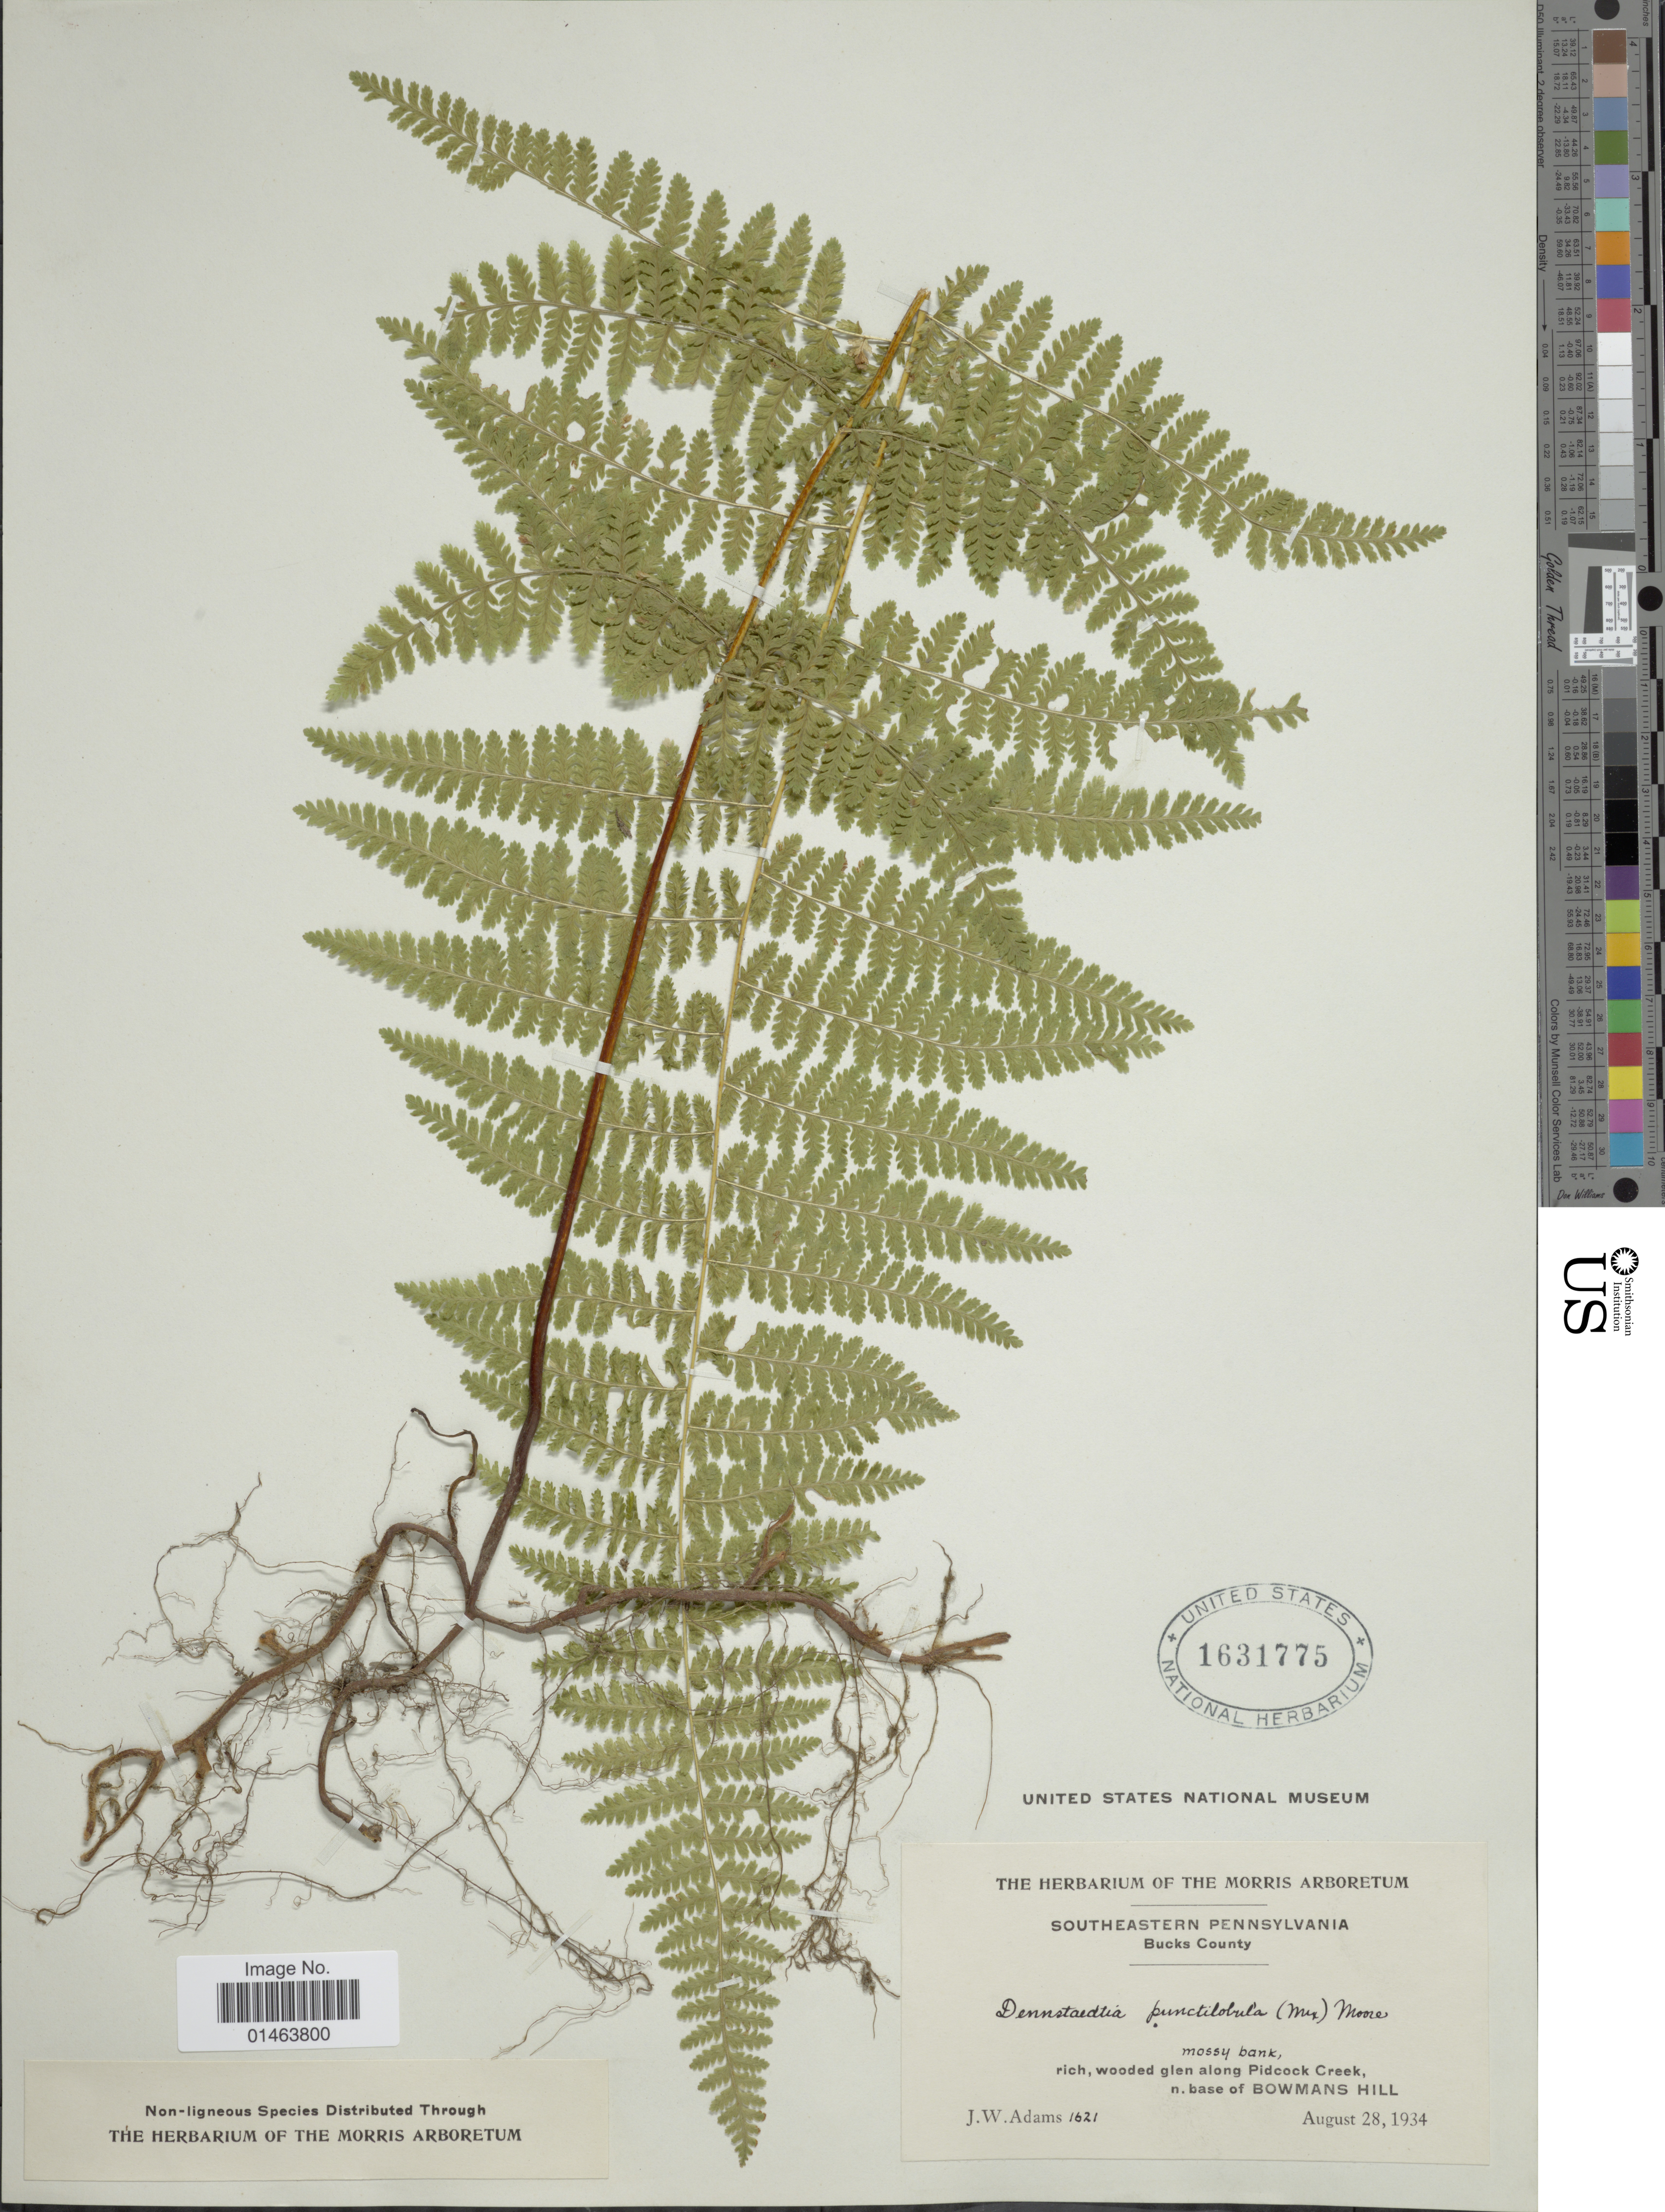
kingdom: Plantae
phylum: Tracheophyta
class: Polypodiopsida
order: Polypodiales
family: Dennstaedtiaceae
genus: Dennstaedtia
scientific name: Dennstaedtia punctilobula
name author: (Michx.) T. Moore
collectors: J. Adams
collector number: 1621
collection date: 1934-08-28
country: United States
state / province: Pennsylvania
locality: Pennsylvania, Bucks County, mossy bank rich, wooded glen along Pidcock Creek, n. base of Bowmans Hill.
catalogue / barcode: US 1631775